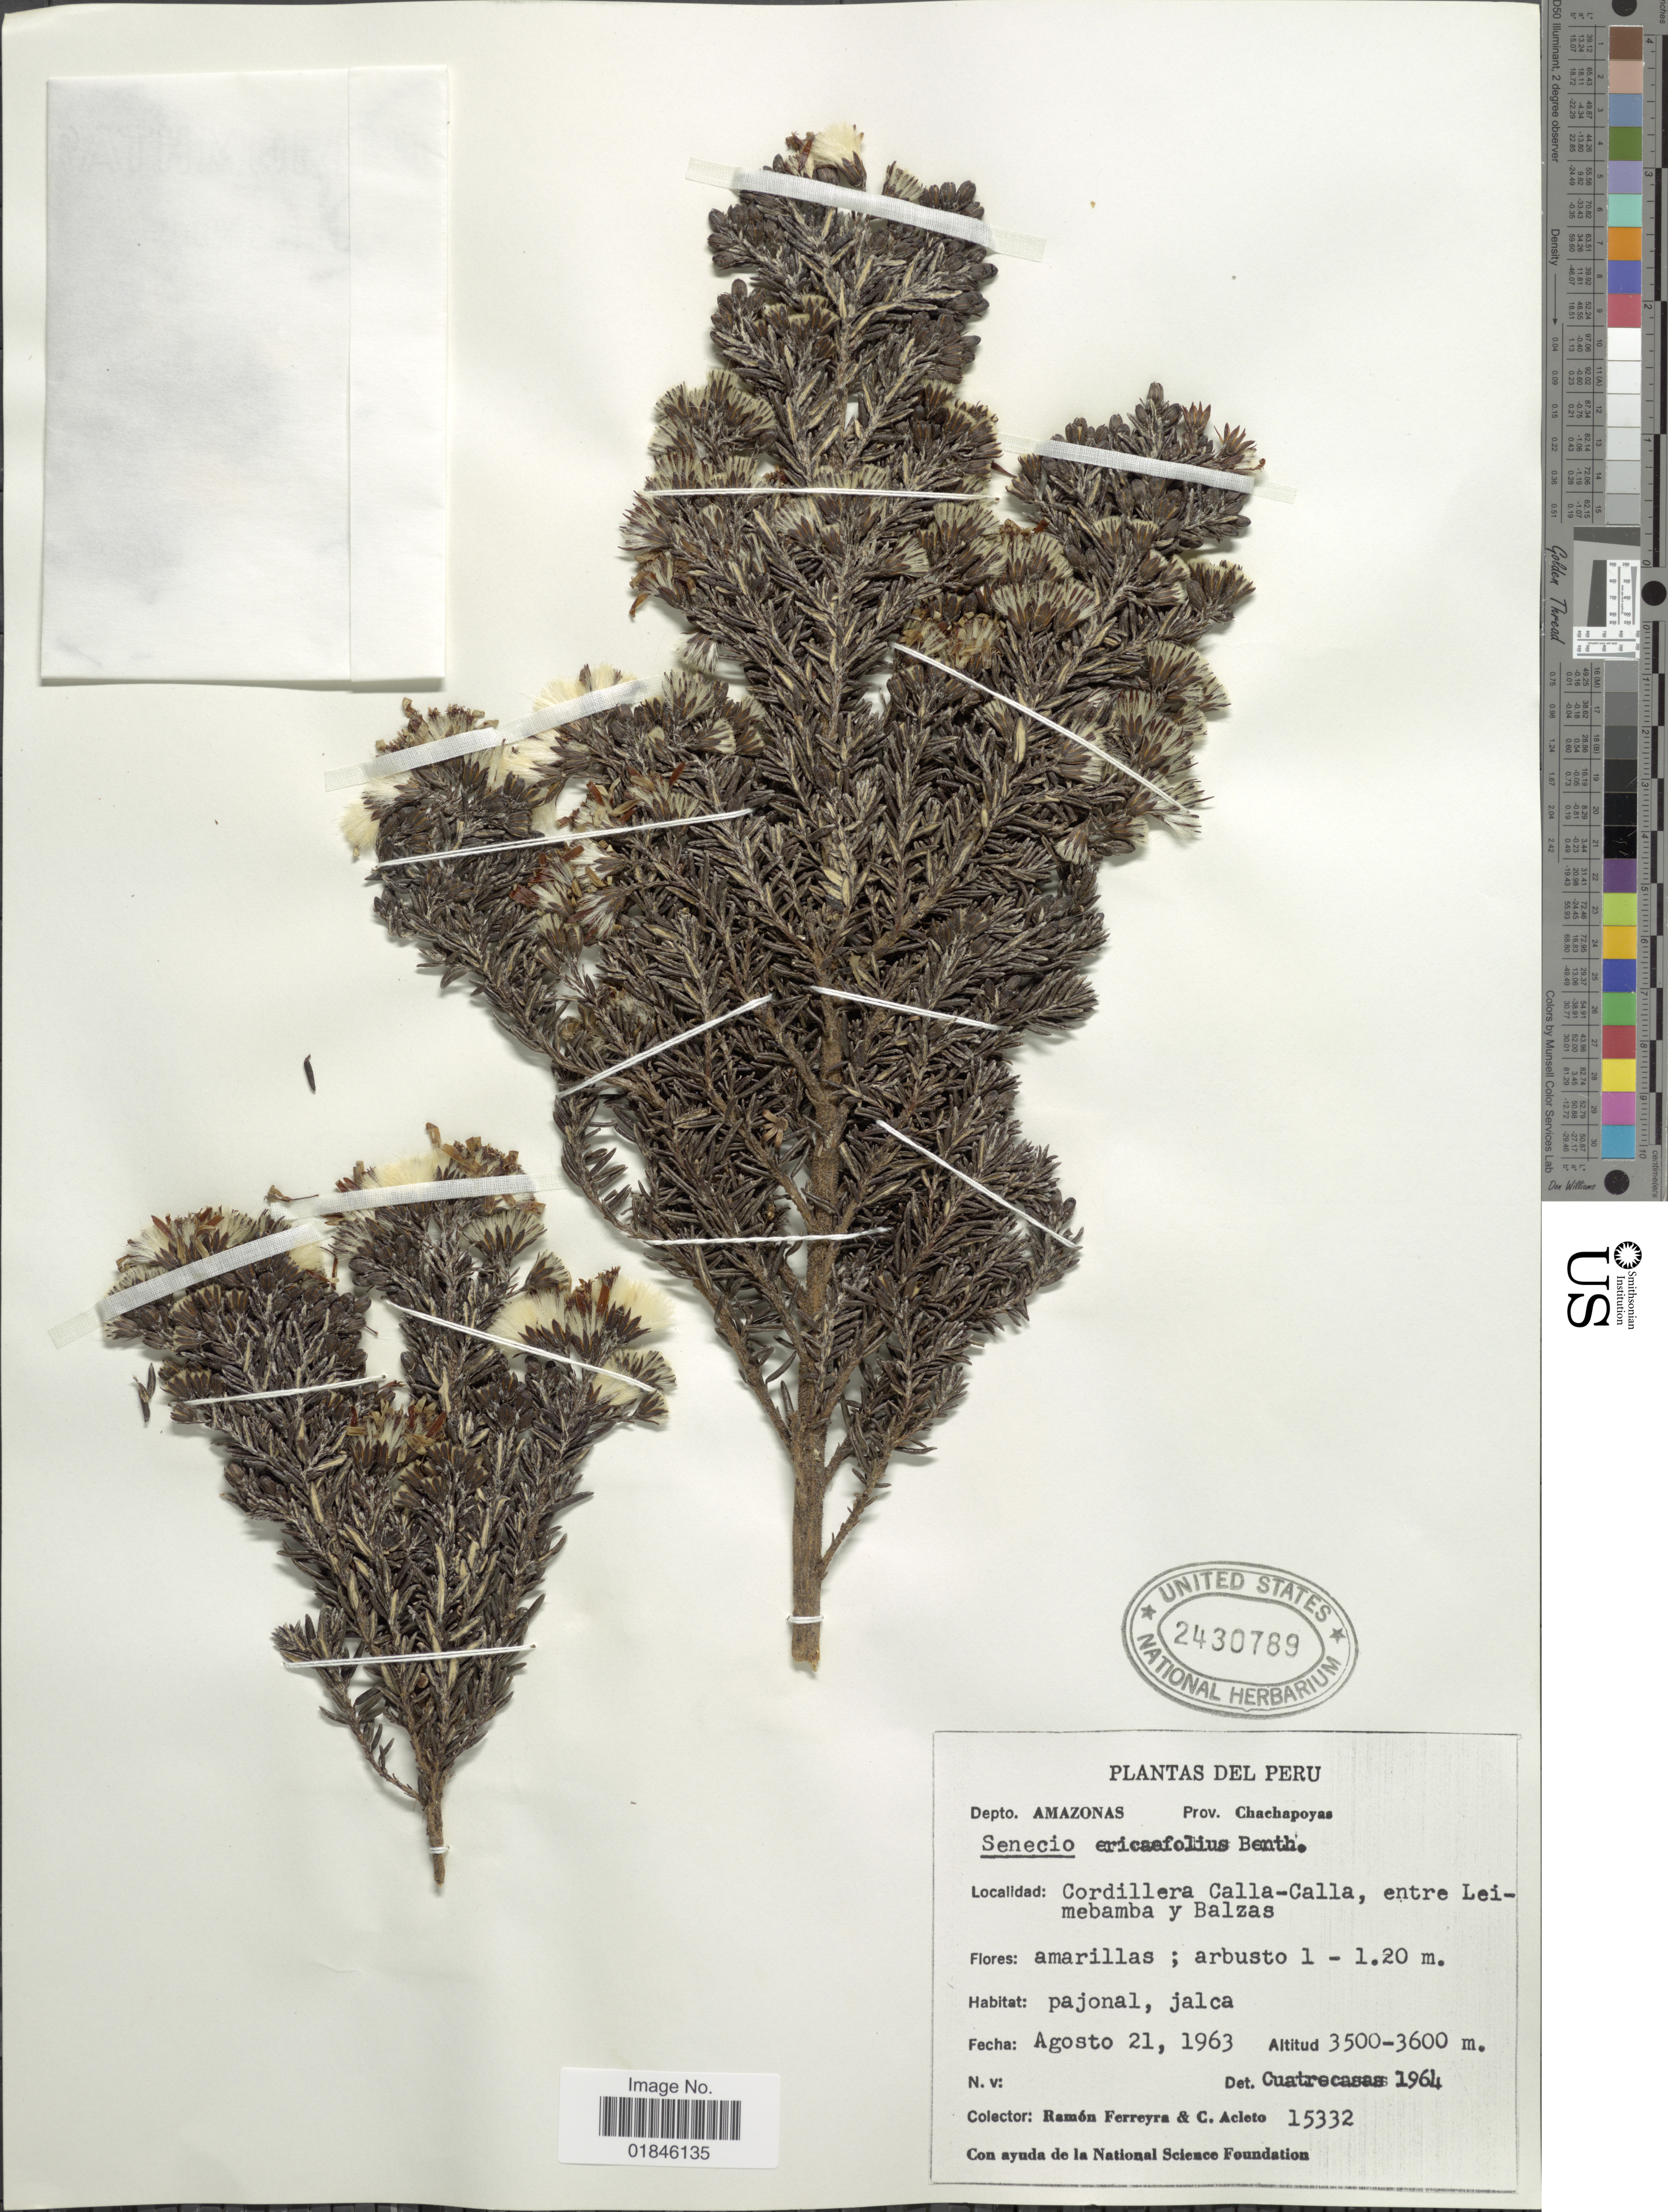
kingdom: Plantae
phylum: Tracheophyta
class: Magnoliopsida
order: Asterales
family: Asteraceae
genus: Pentacalia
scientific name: Pentacalia peruviana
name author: (Pers.) Cuatrec.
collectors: R. A. Ferreyra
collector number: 15332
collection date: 1963-08-21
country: Peru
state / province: Amazonas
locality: Depto. Amazonas. Prov. Chachapoyas. Cordillera Calla-Calla, entre Leimebamba y Balzas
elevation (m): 3500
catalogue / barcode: US 2430789